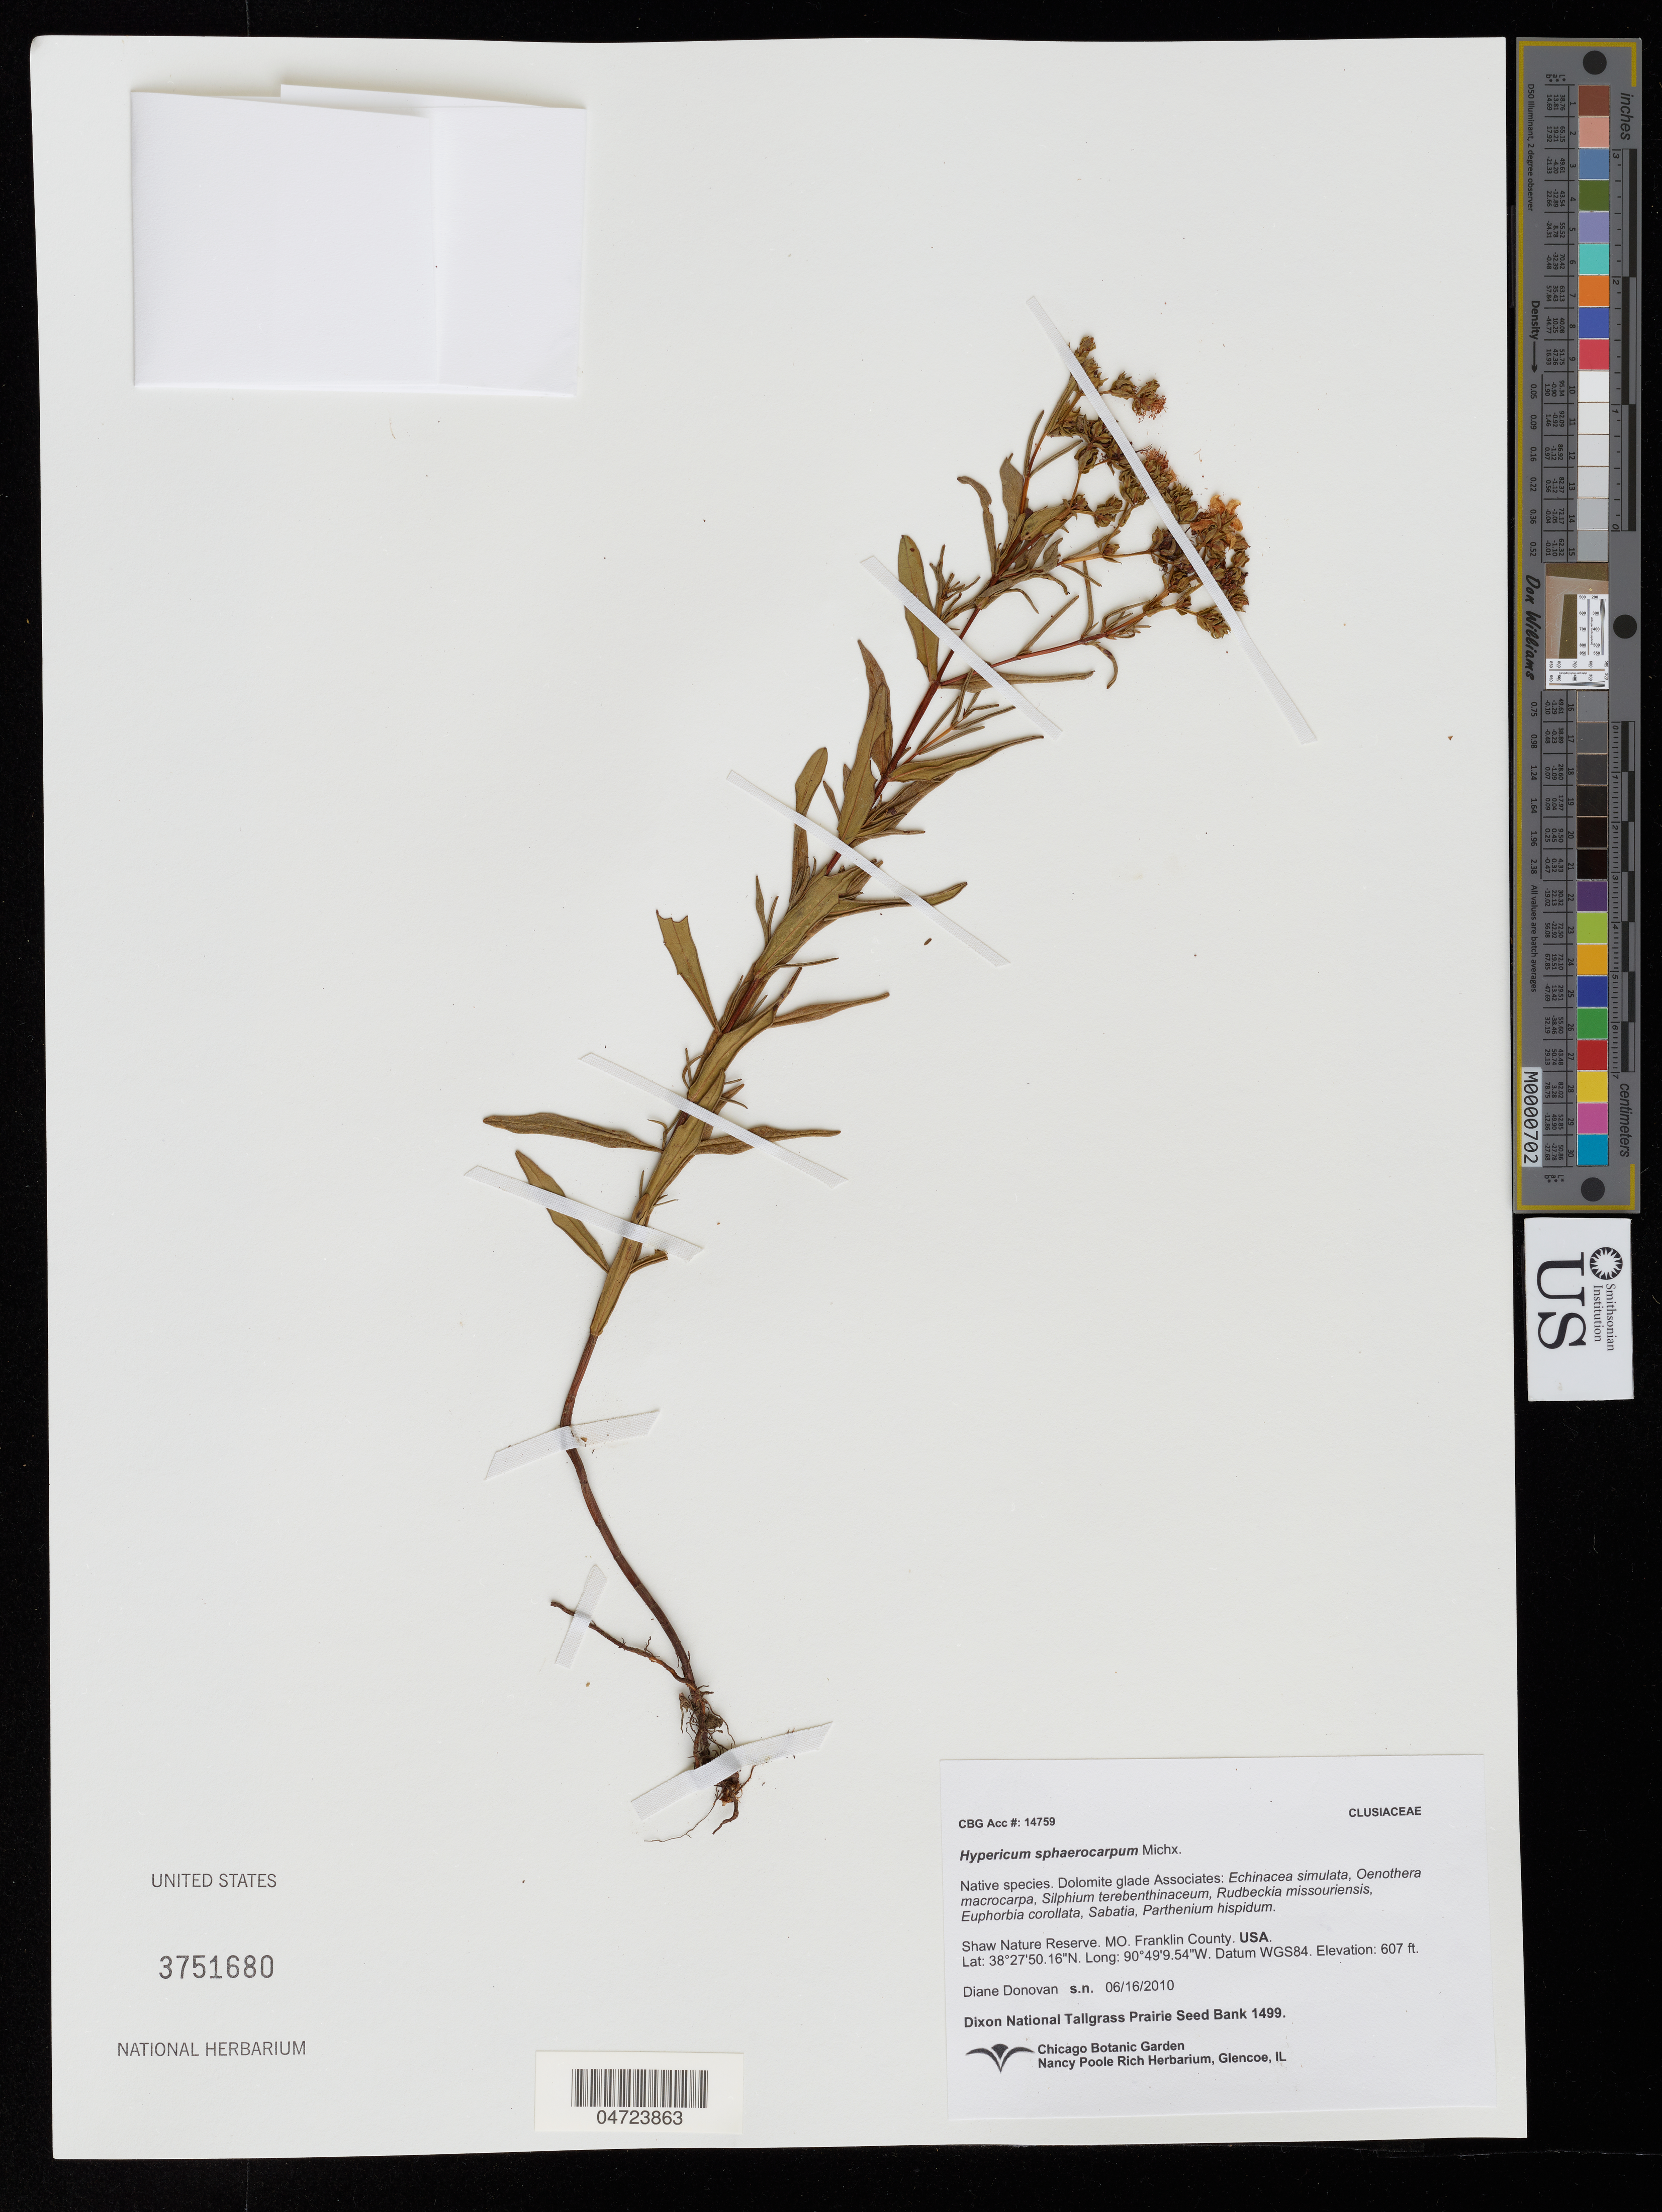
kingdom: Plantae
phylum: Tracheophyta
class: Magnoliopsida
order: Malpighiales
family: Hypericaceae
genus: Hypericum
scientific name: Hypericum sphaerocarpum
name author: Michx.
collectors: D. Donovan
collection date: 2010-06-16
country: United States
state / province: Missouri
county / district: Franklin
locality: Shaw Nature Reserve. Franklin County.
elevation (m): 185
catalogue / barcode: US 3751680